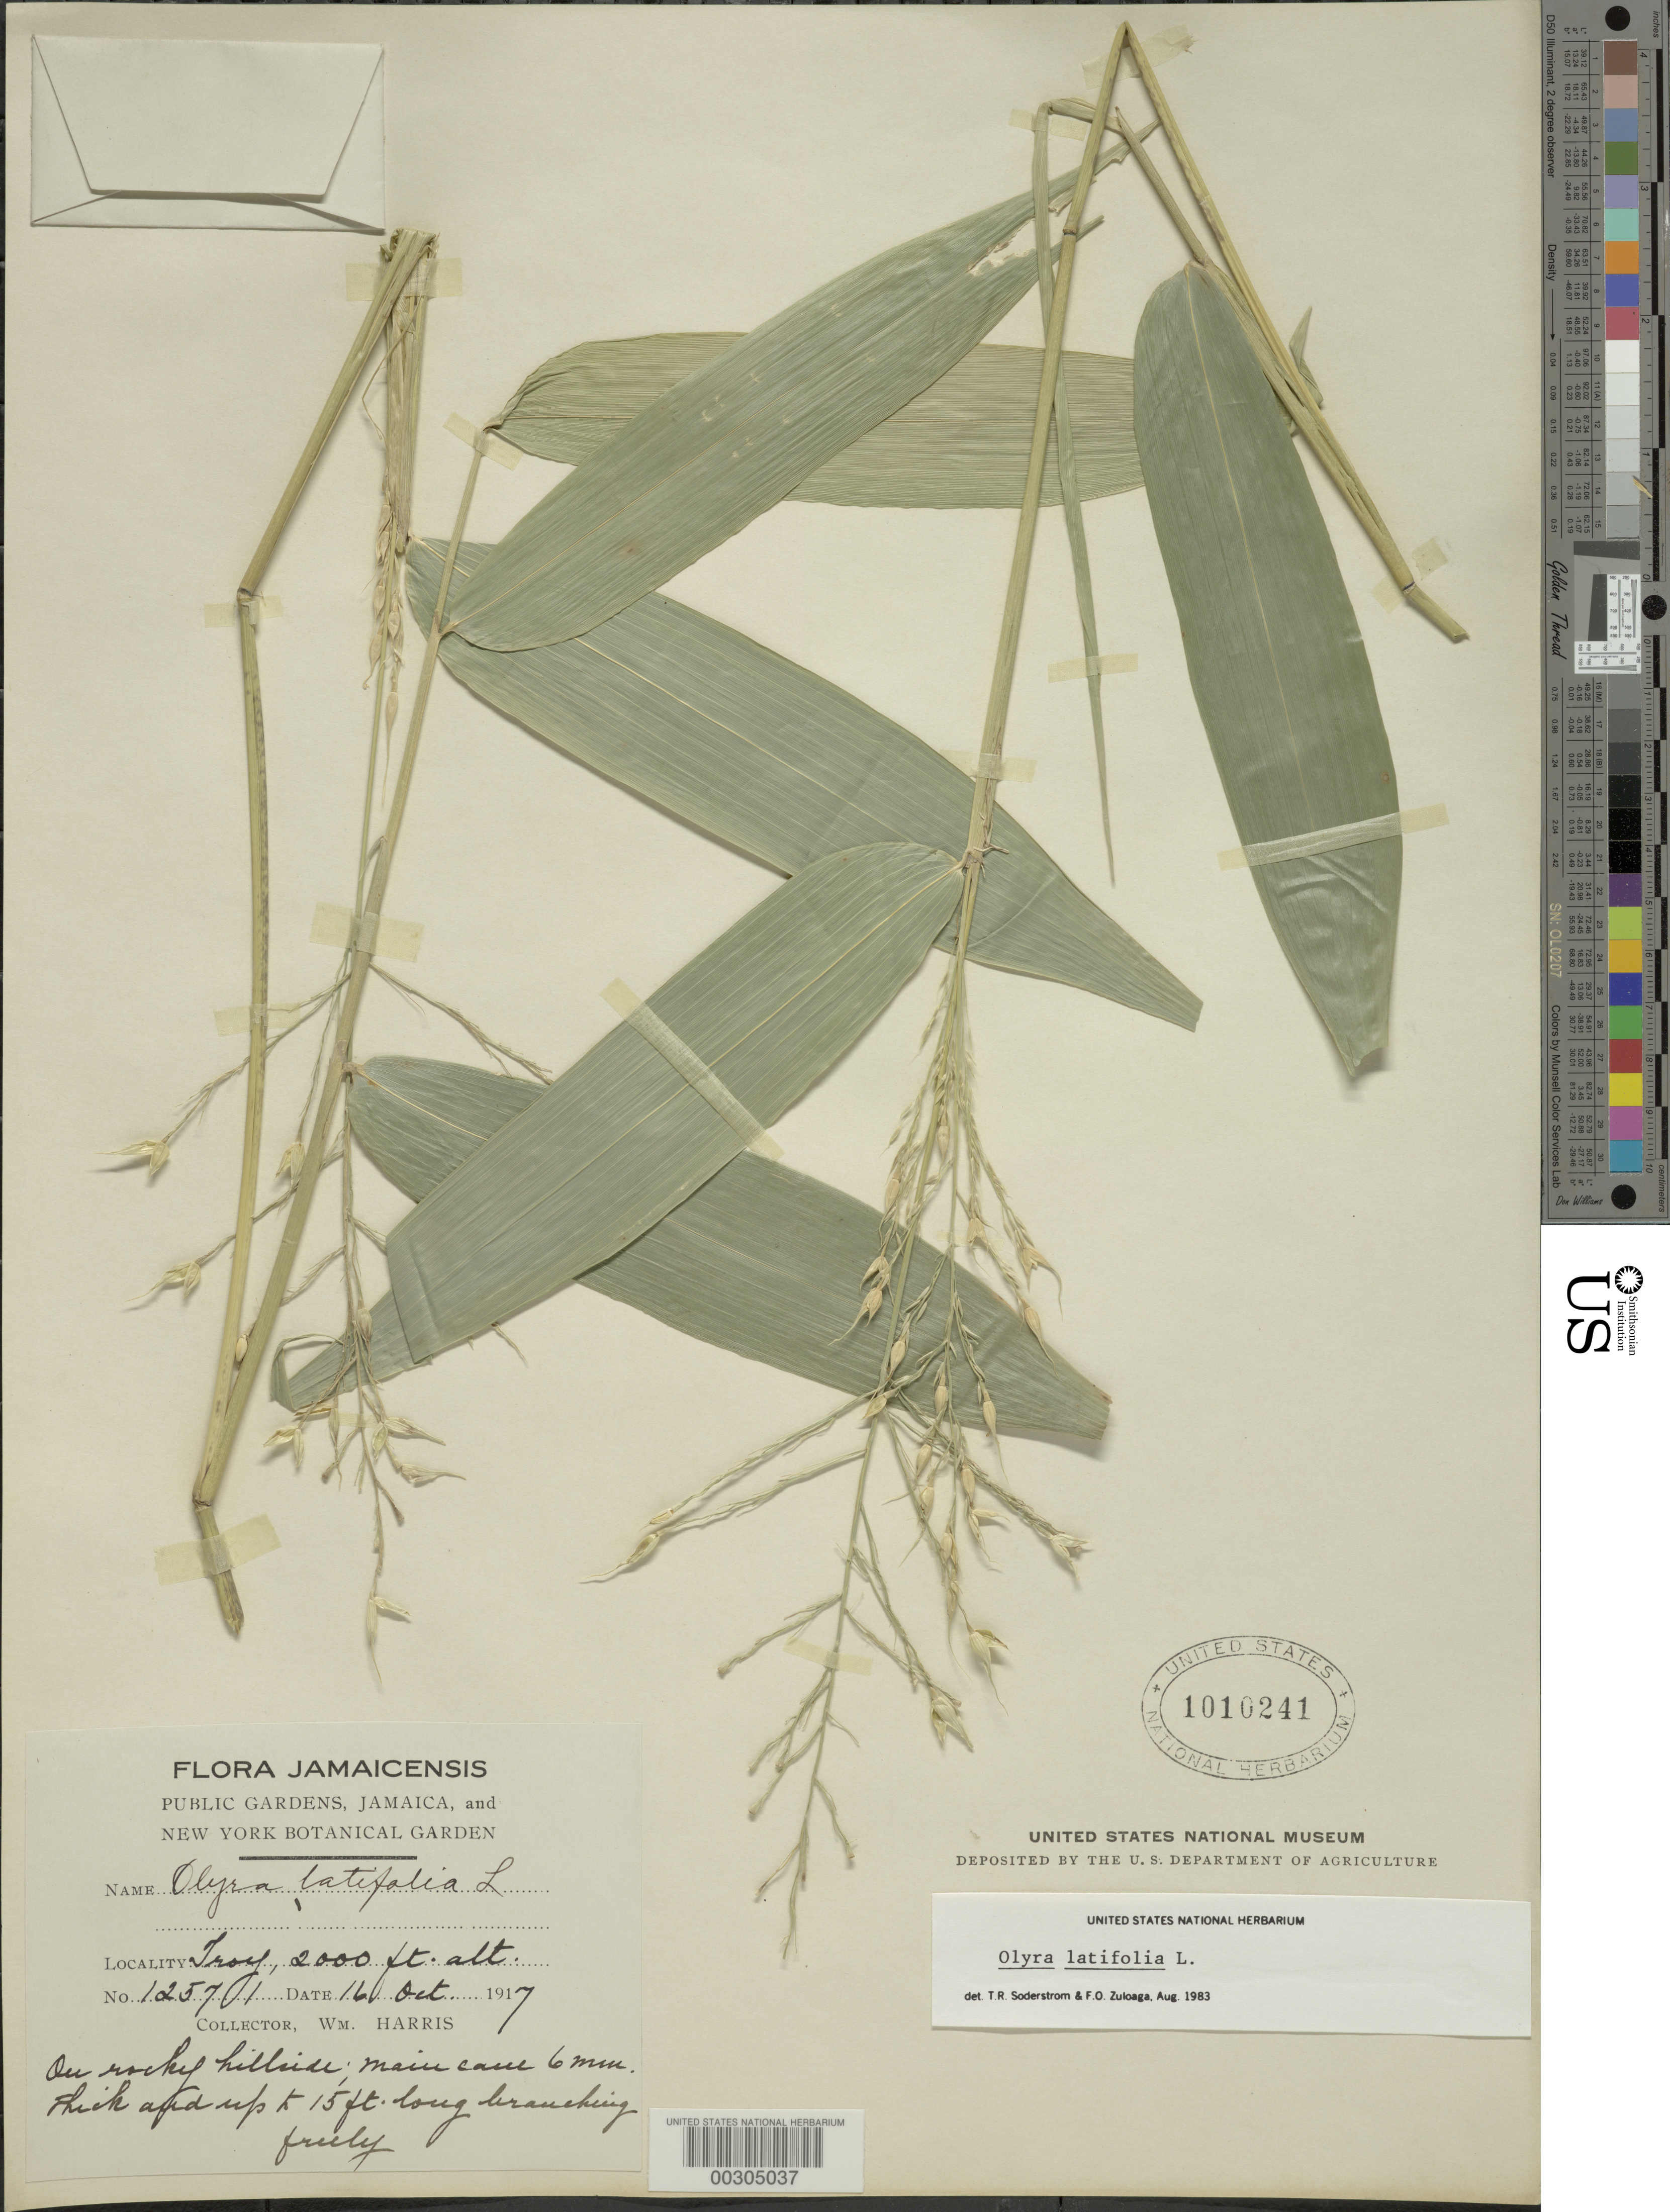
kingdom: Plantae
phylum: Tracheophyta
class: Liliopsida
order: Poales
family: Poaceae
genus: Olyra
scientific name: Olyra latifolia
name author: L.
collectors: W. H. Harris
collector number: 12571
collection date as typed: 16 Oct 1917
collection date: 1917-10-16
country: Jamaica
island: Greater Antilles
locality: Troy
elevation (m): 610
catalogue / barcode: US 1010241